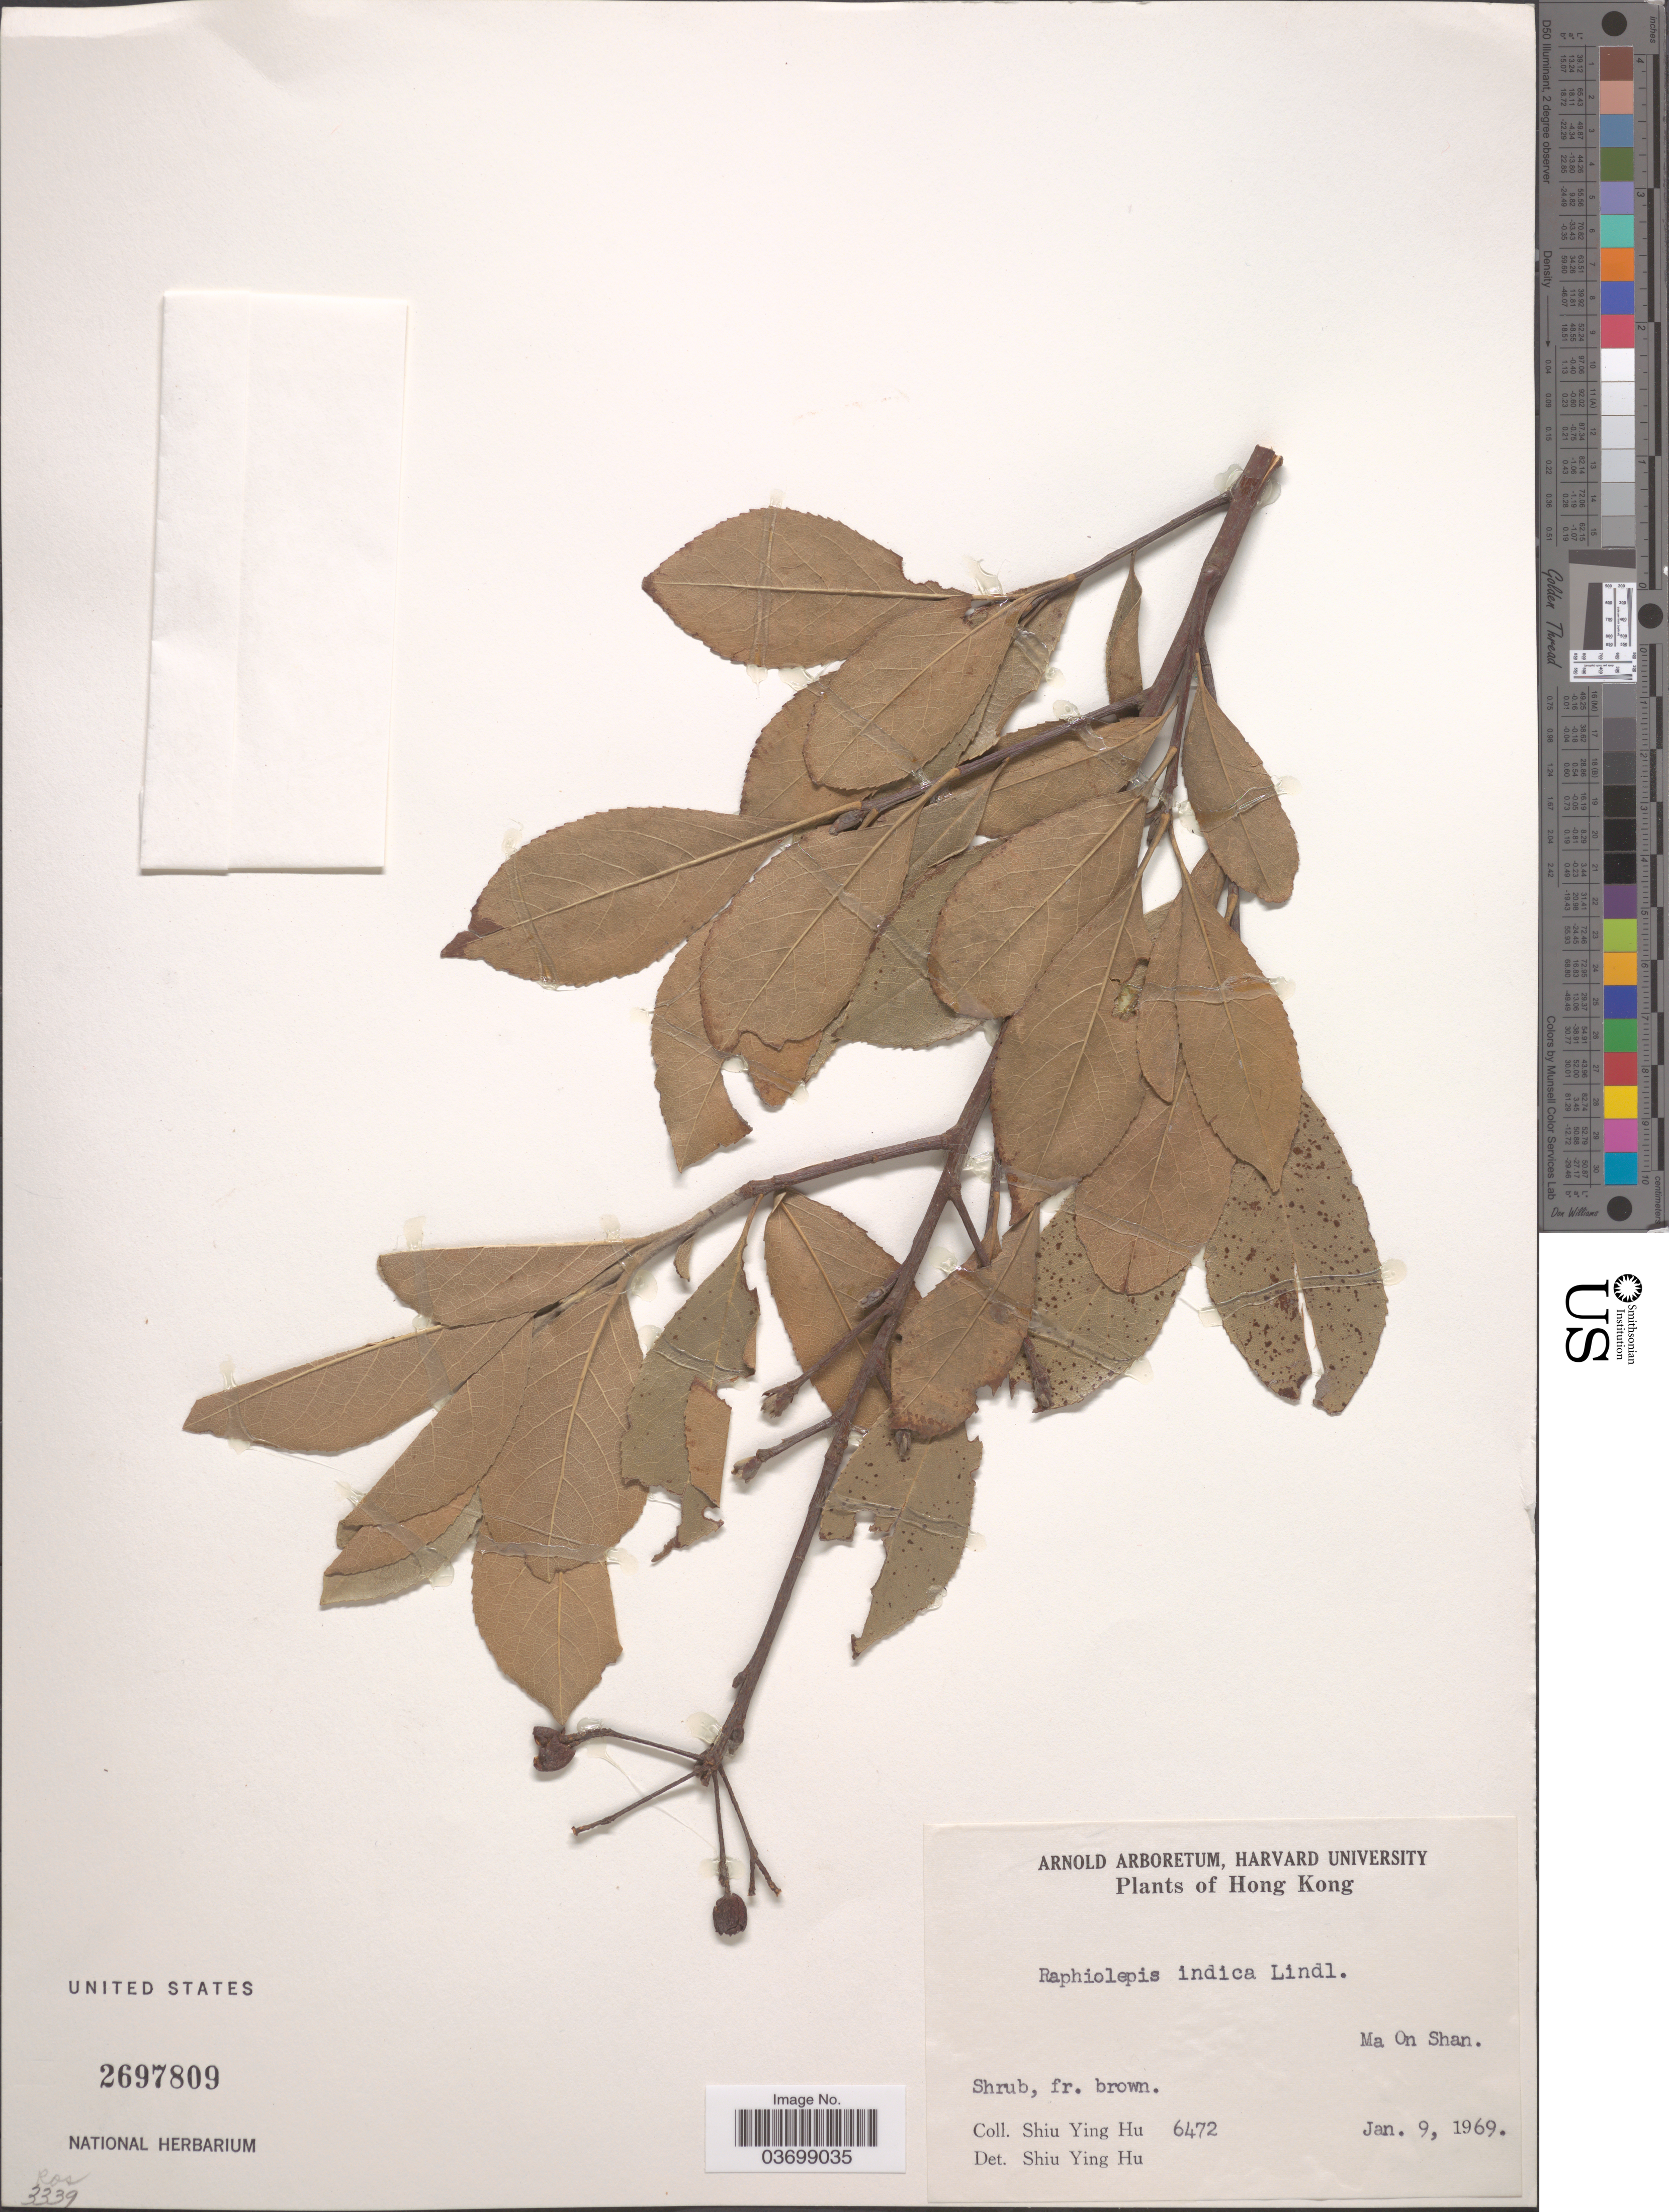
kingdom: Plantae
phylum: Tracheophyta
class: Magnoliopsida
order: Rosales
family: Rosaceae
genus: Rhaphiolepis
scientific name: Rhaphiolepis indica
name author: (L.) Lindl.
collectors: S. Y. Hu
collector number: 6472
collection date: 1969-01-09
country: China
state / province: Hong Kong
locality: Ma On Shan.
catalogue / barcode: US 2697809